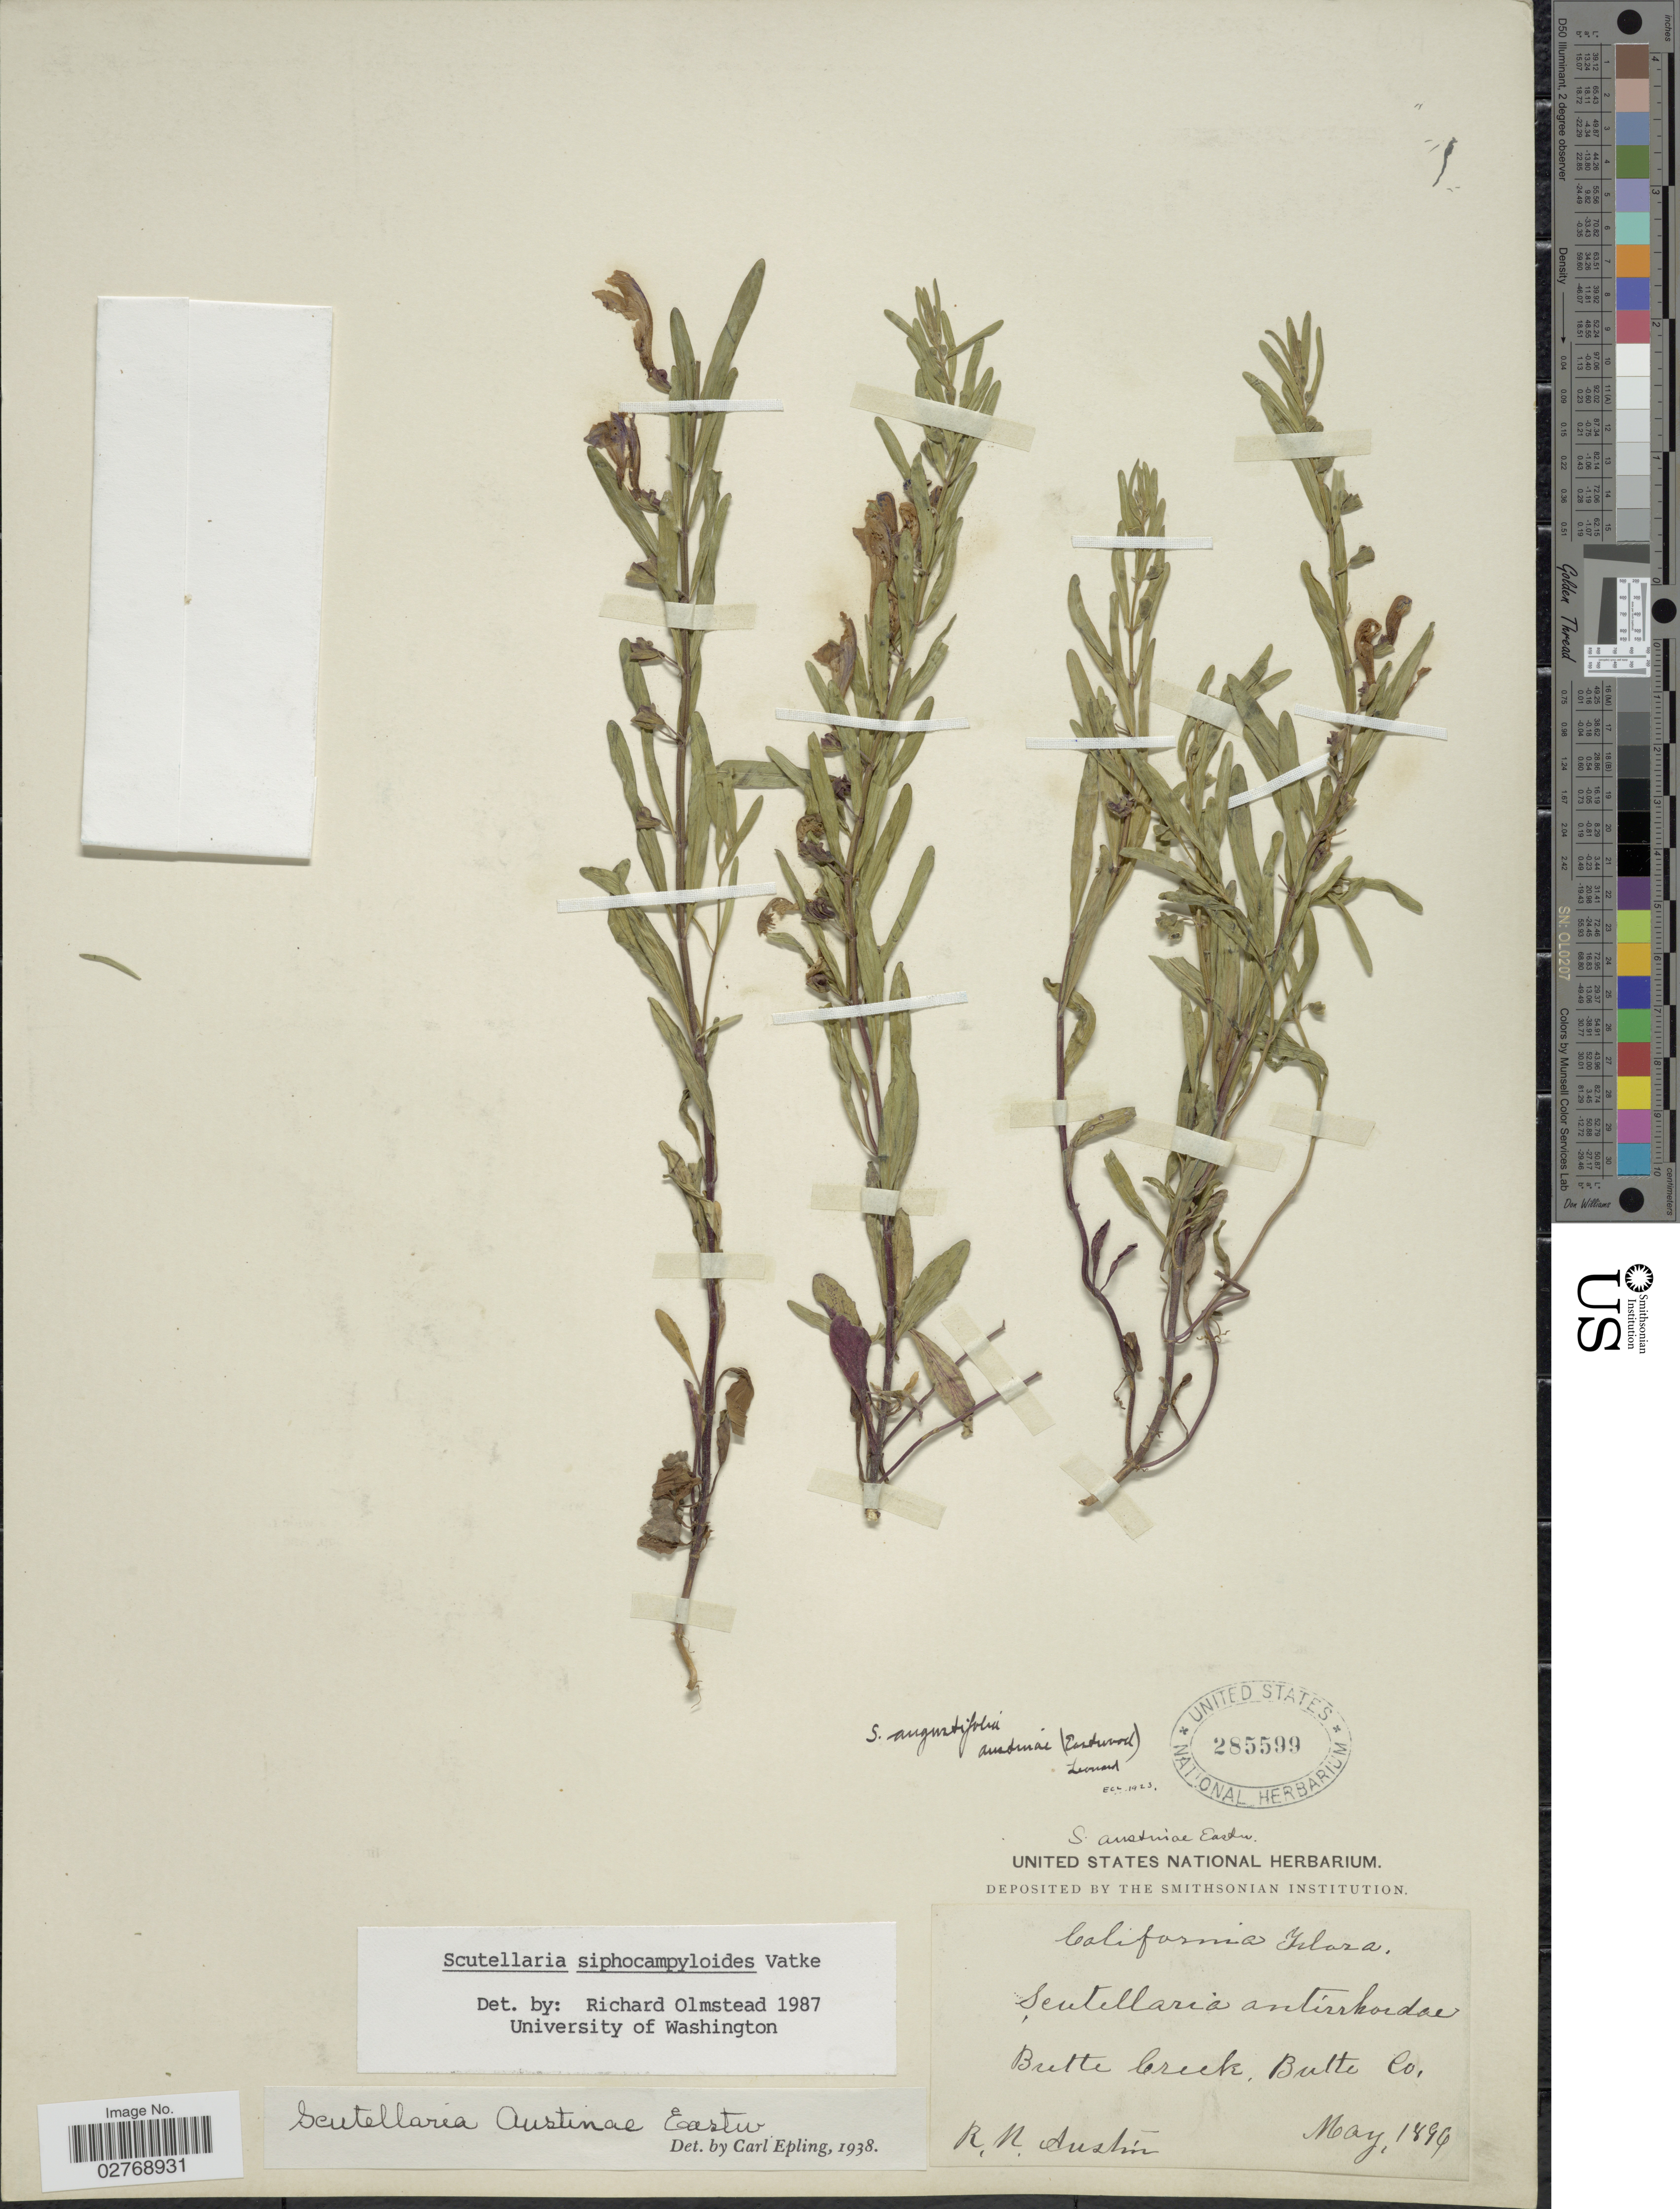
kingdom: Plantae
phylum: Tracheophyta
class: Magnoliopsida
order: Lamiales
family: Lamiaceae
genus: Scutellaria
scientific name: Scutellaria siphocampyloides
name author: Vatke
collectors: R. Austin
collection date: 1899-05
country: United States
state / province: California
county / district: Butte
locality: Butte Creek, Butte Co.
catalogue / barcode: US 285599